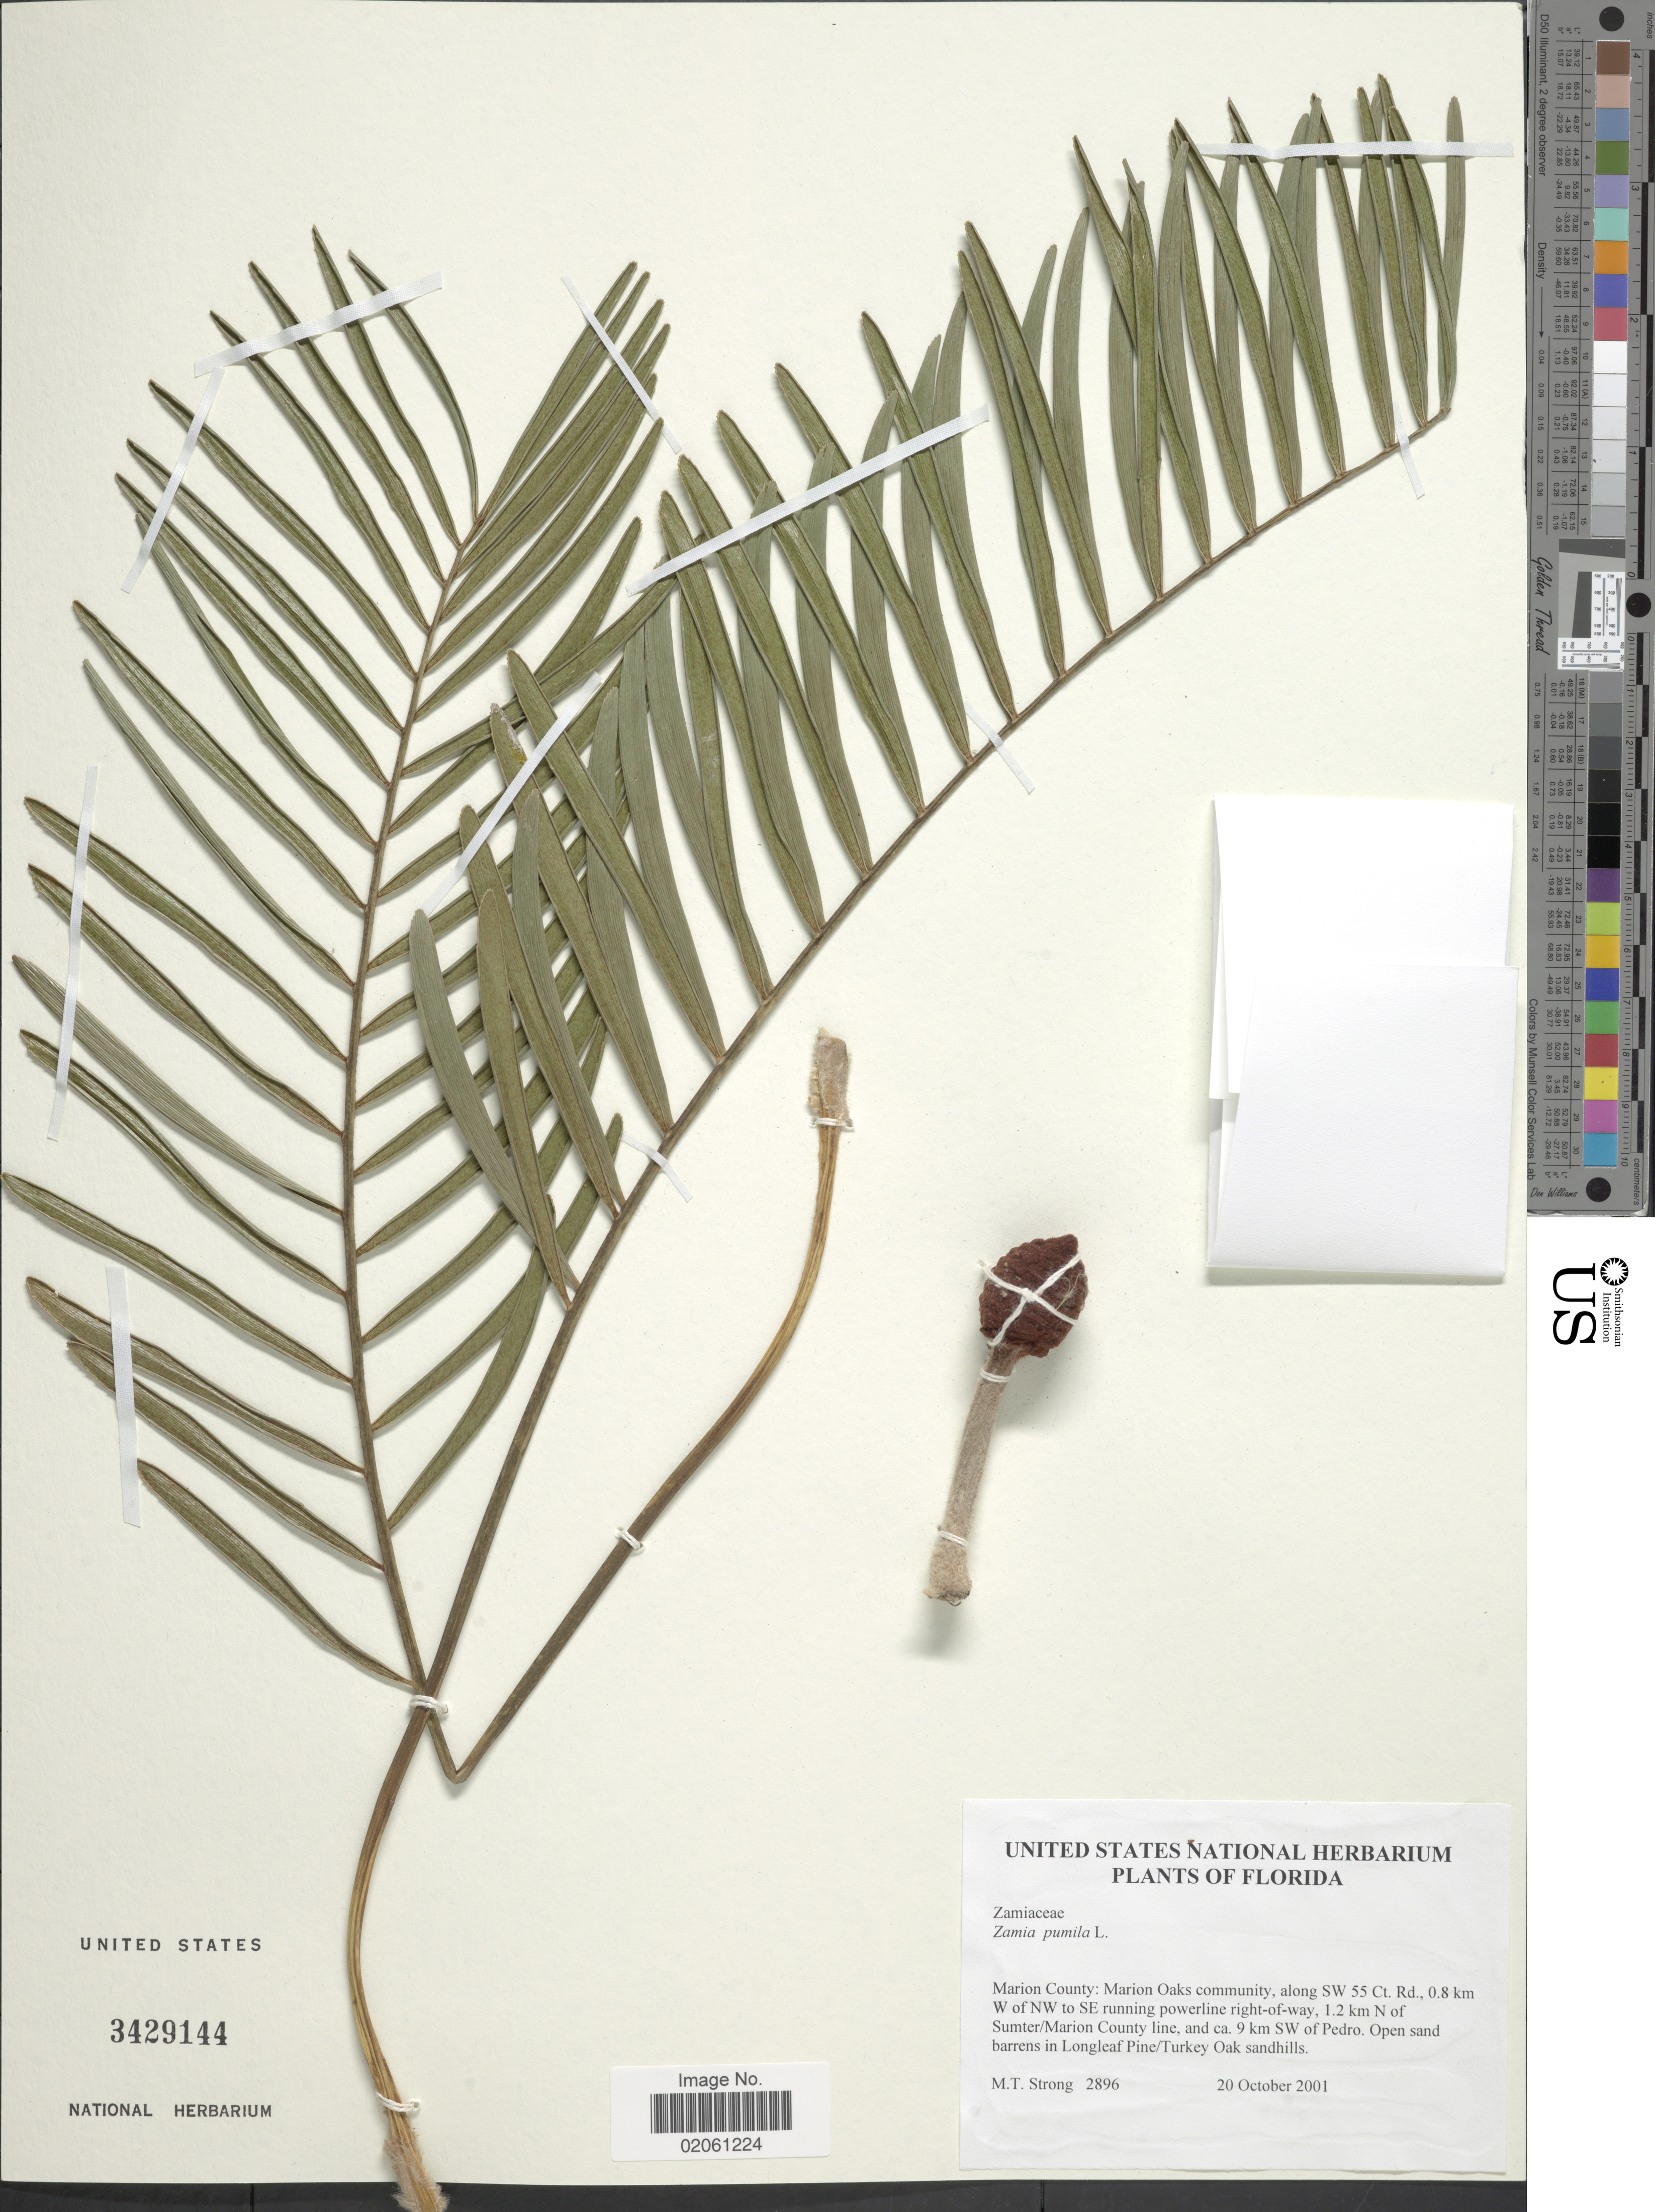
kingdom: Plantae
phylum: Tracheophyta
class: Cycadopsida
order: Cycadales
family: Zamiaceae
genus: Zamia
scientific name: Zamia pumila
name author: L.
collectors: M. T. Strong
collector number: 2896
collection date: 2001-10-20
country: United States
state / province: Florida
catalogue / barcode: US 3429144